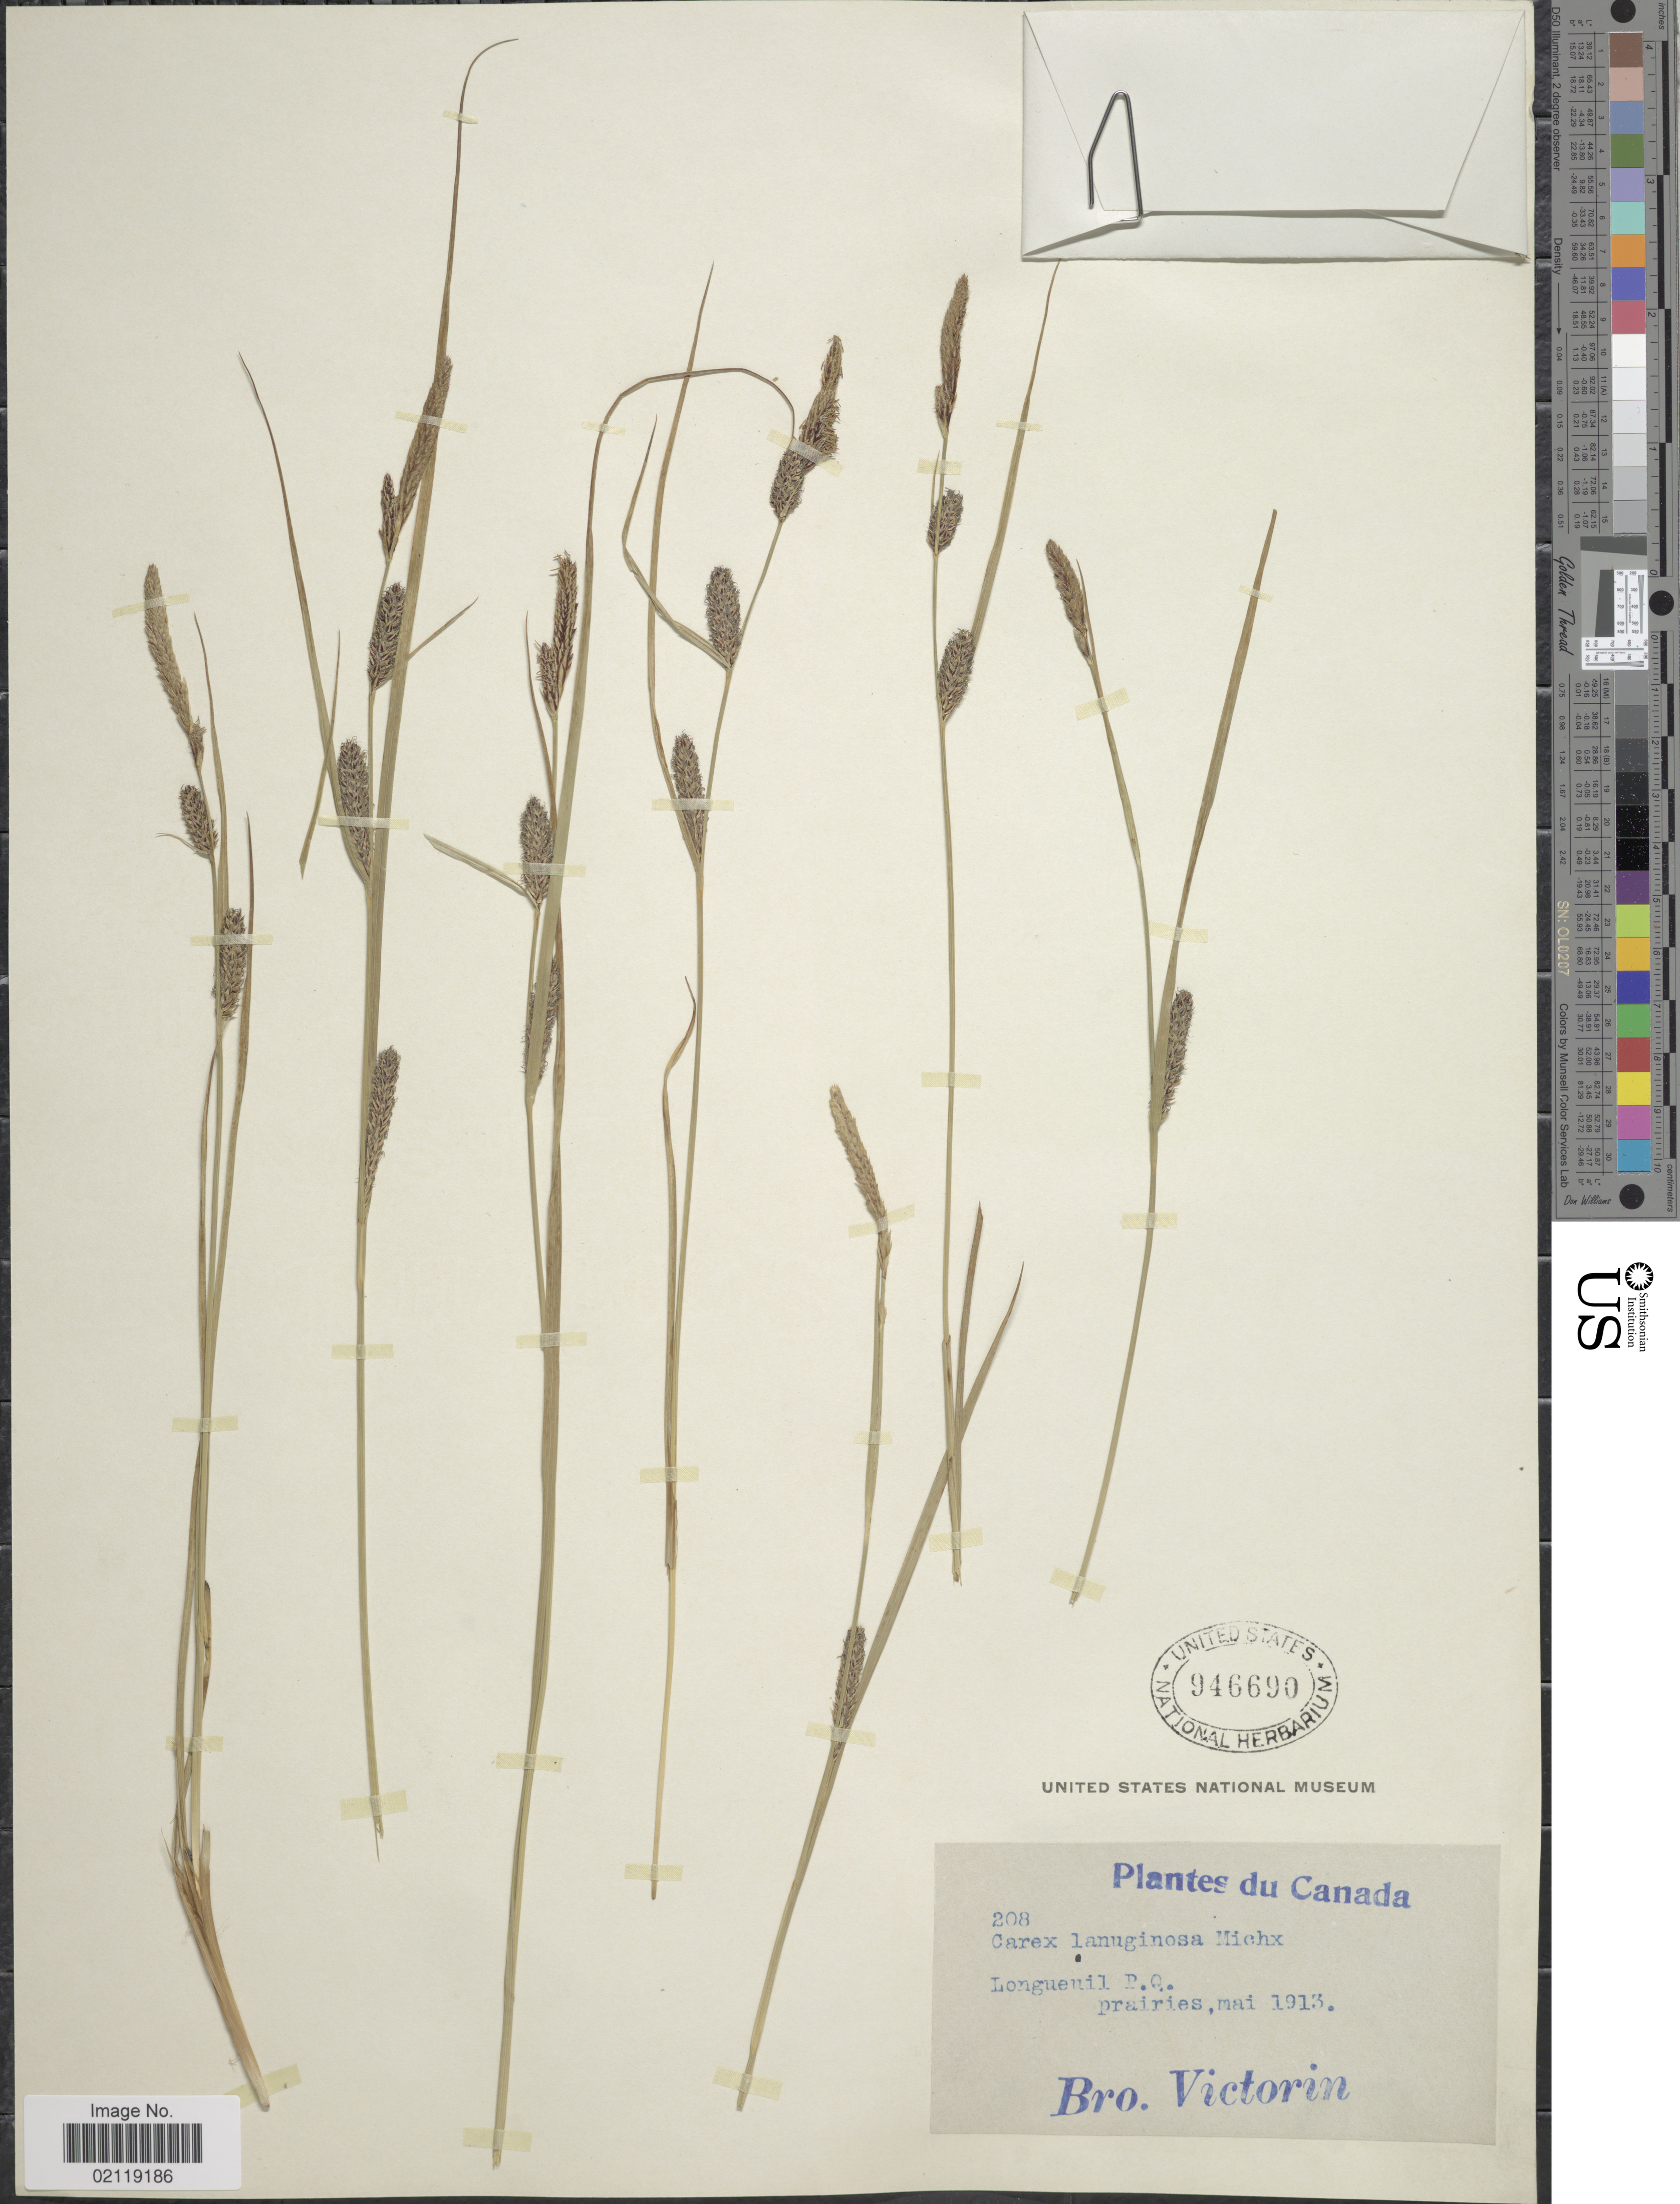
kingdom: Plantae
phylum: Tracheophyta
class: Liliopsida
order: Poales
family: Cyperaceae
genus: Carex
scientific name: Carex pellita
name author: Muhl. ex Willd.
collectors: B. Victorin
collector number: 208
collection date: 1913-05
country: Canada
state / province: Quebec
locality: Longueuil P.Q.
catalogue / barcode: US 946690